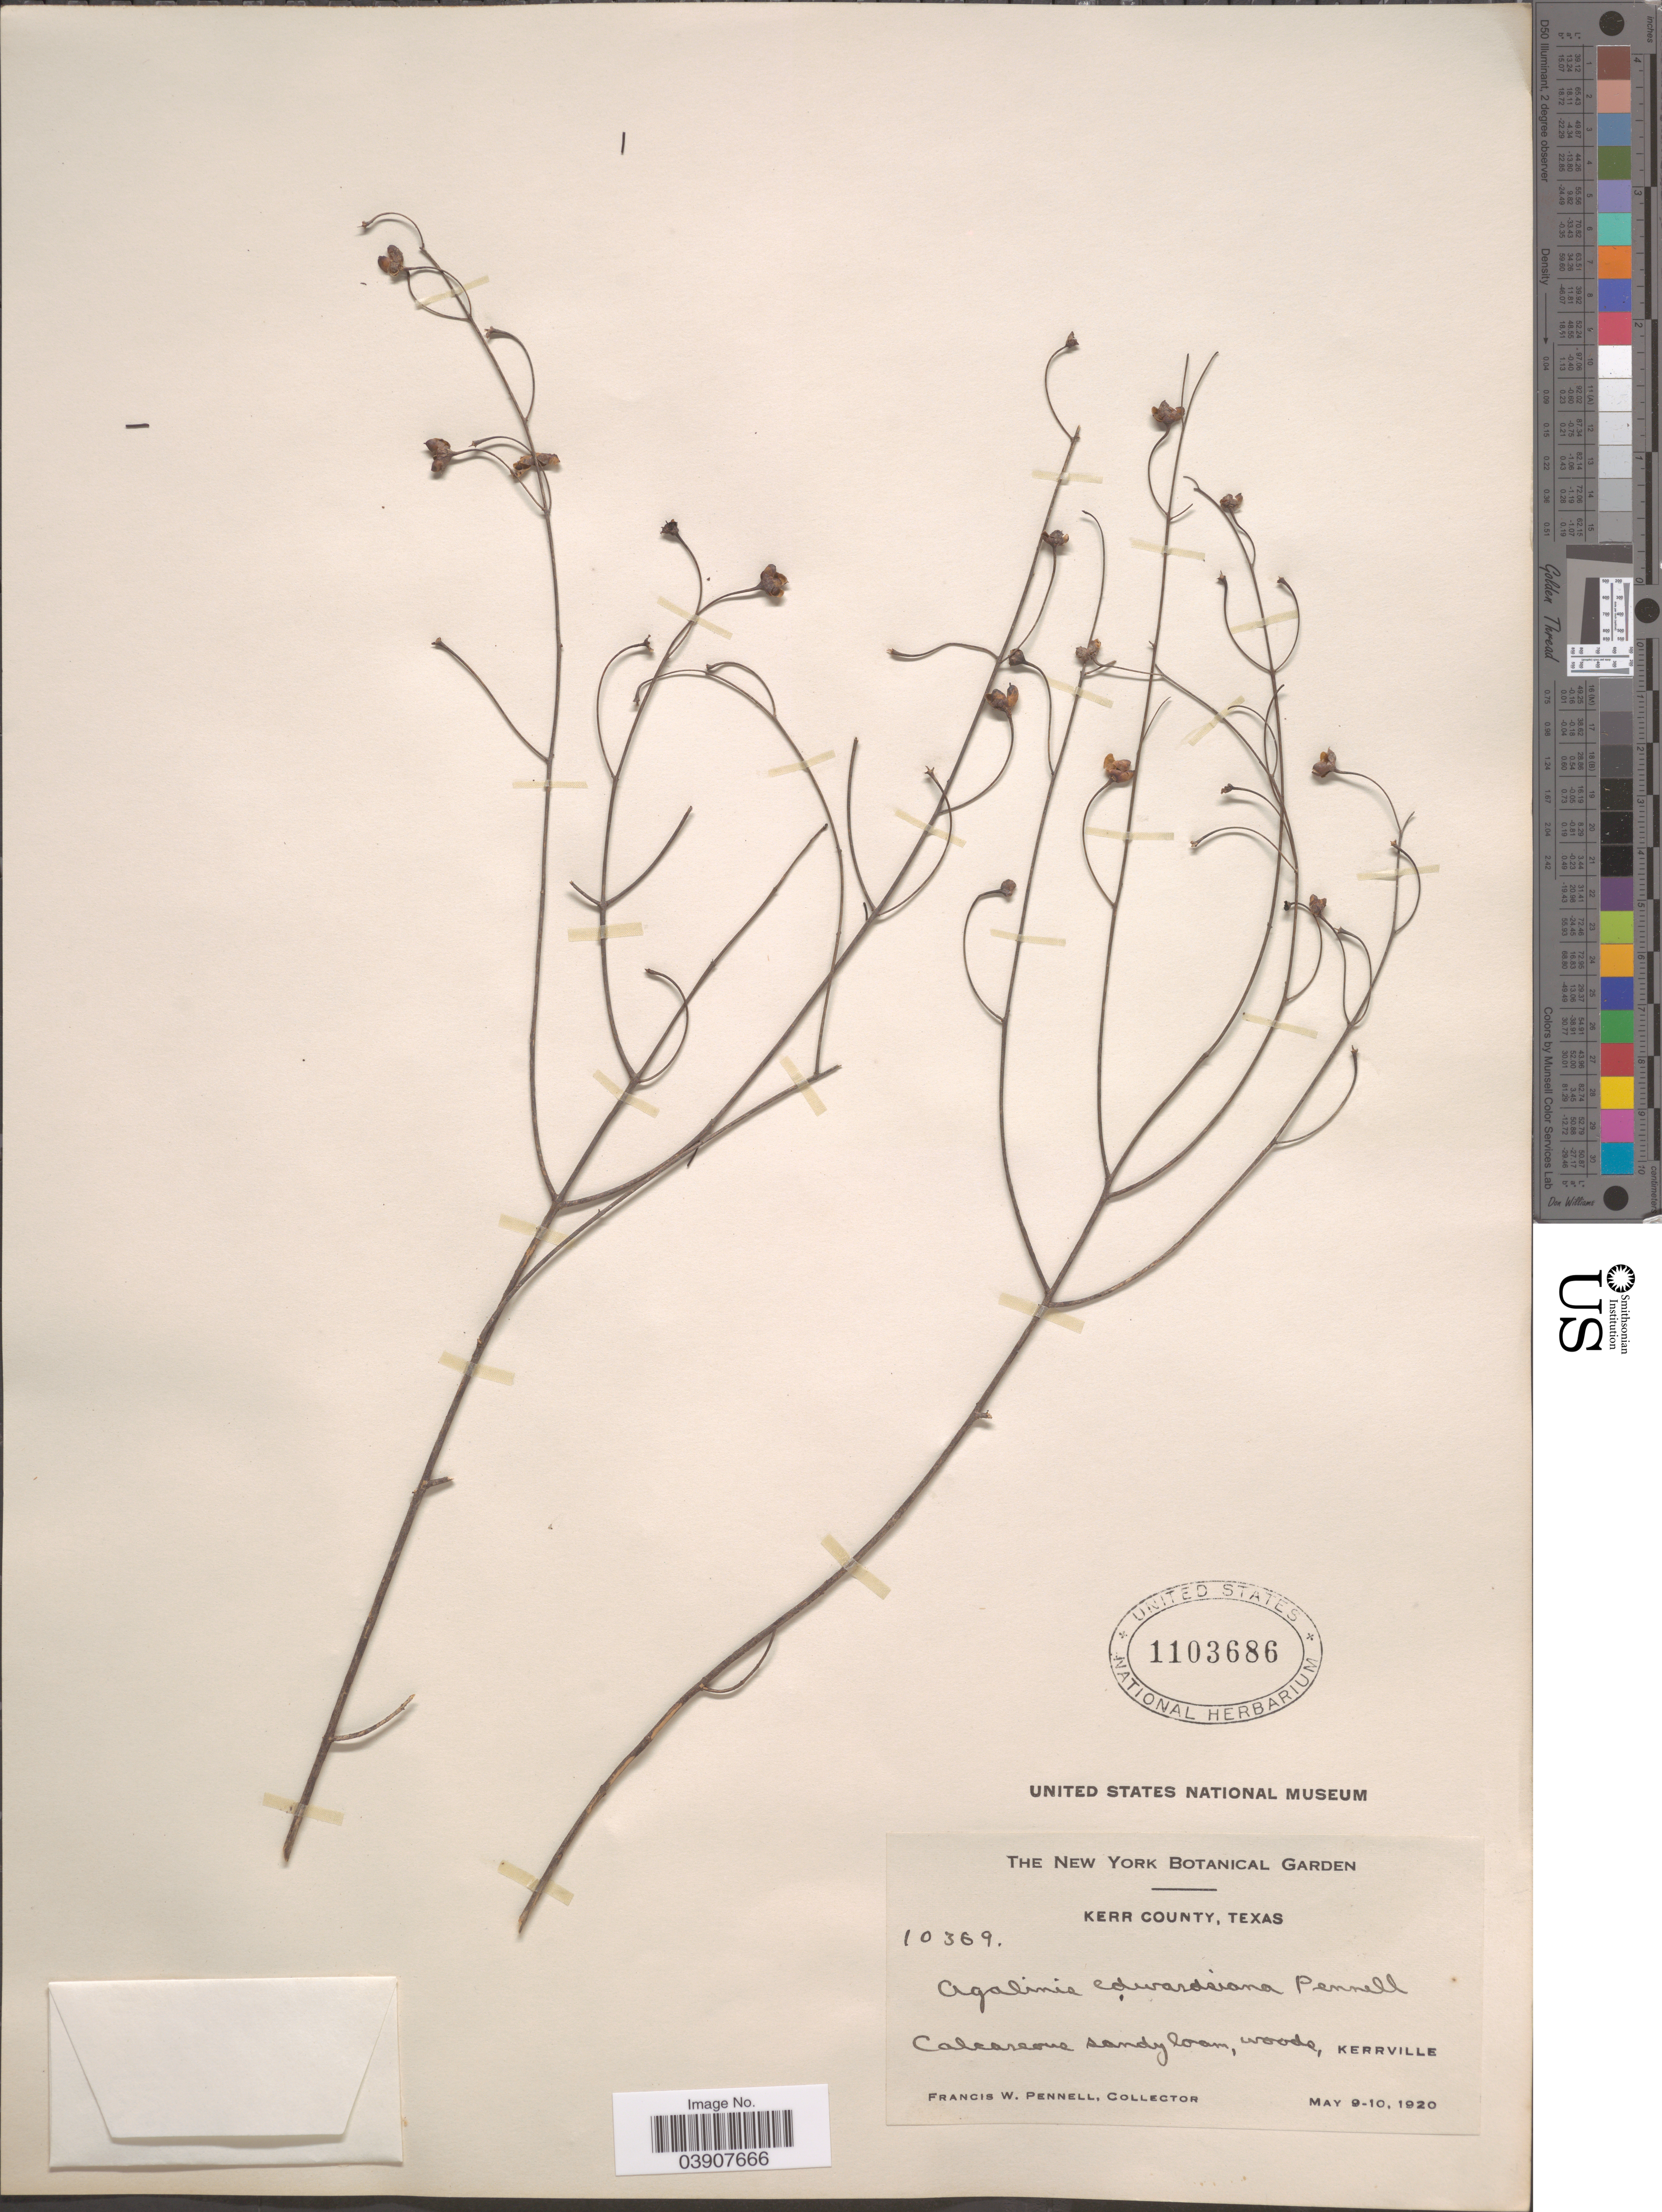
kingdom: Plantae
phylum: Tracheophyta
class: Magnoliopsida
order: Lamiales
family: Orobanchaceae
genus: Agalinis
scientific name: Agalinis edwardsiana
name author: Pennell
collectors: F. W. Pennell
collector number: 10369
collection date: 1920-05-09/1920-05-10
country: United States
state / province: Texas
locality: Kerr County. Kerrville.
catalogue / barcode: US 1103686